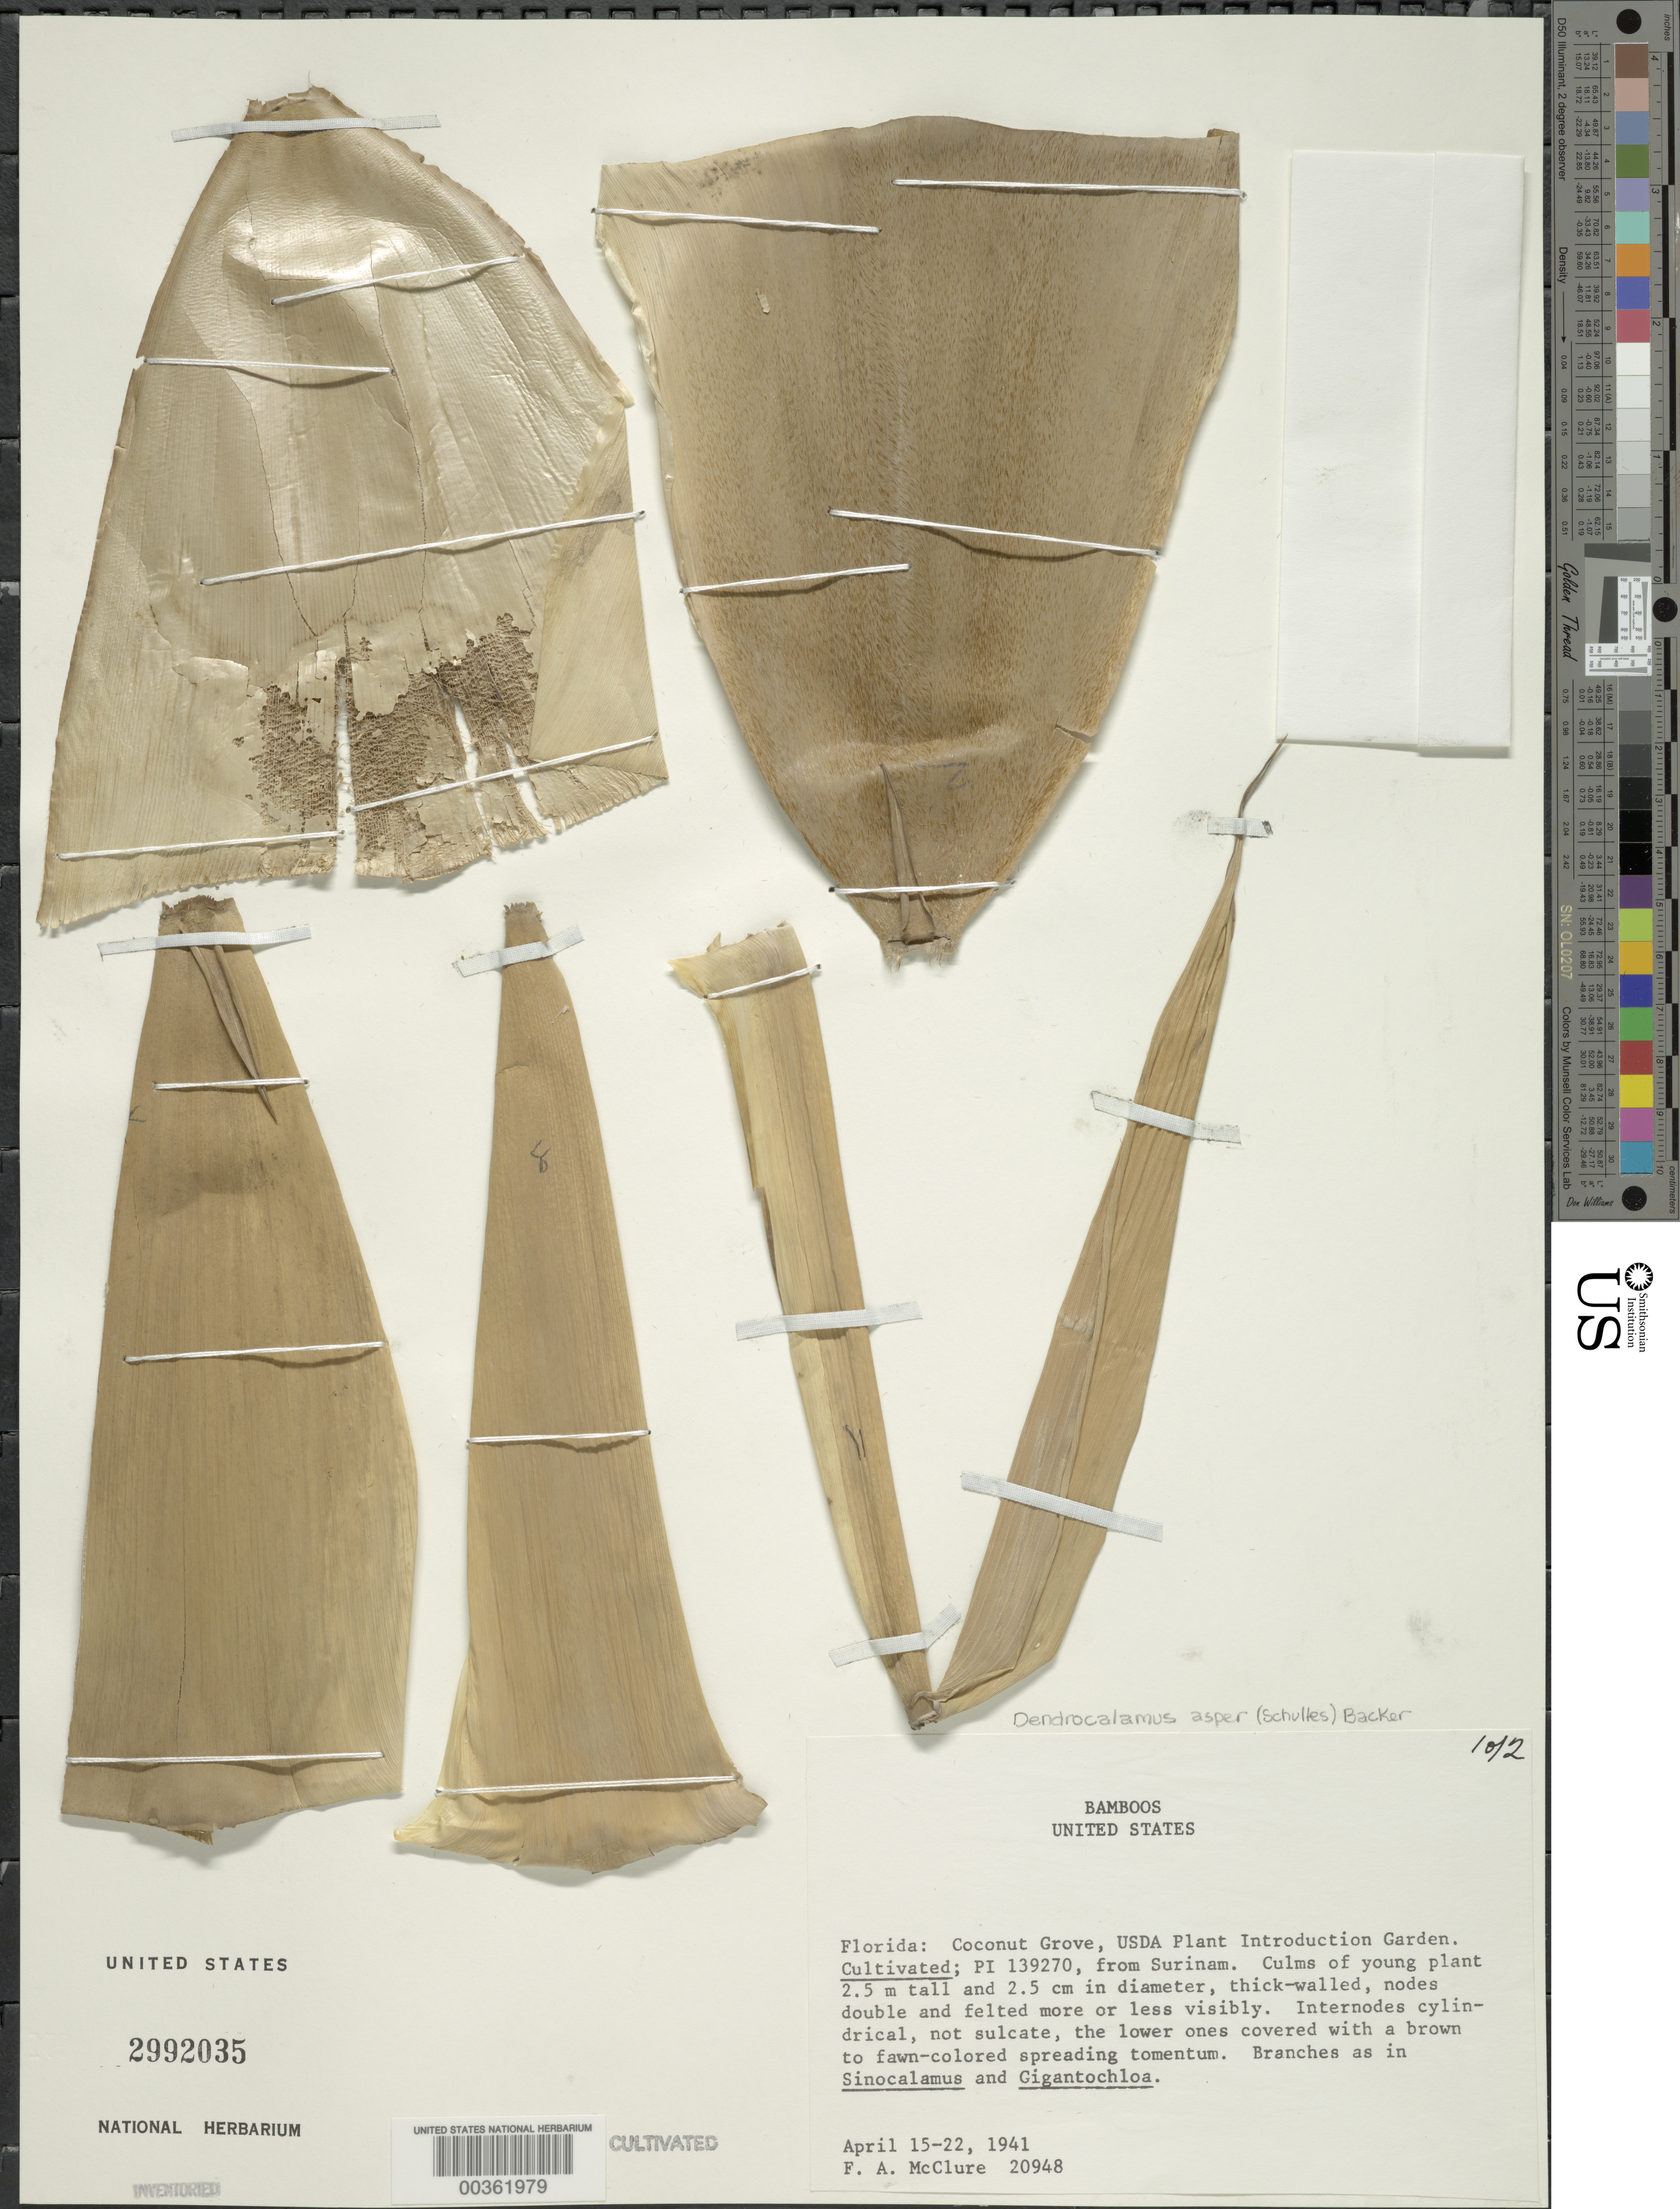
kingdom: Plantae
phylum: Tracheophyta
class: Liliopsida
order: Poales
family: Poaceae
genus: Dendrocalamus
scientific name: Dendrocalamus asper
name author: (Schult. & Schult. f.) Backer ex K. Heyne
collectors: F. A. McClure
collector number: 20948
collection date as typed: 15 Apr 1941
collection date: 1941-04-15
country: United States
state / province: Florida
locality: Coconut Grove, USDA, Plant Introduction Garden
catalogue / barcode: US 2992035